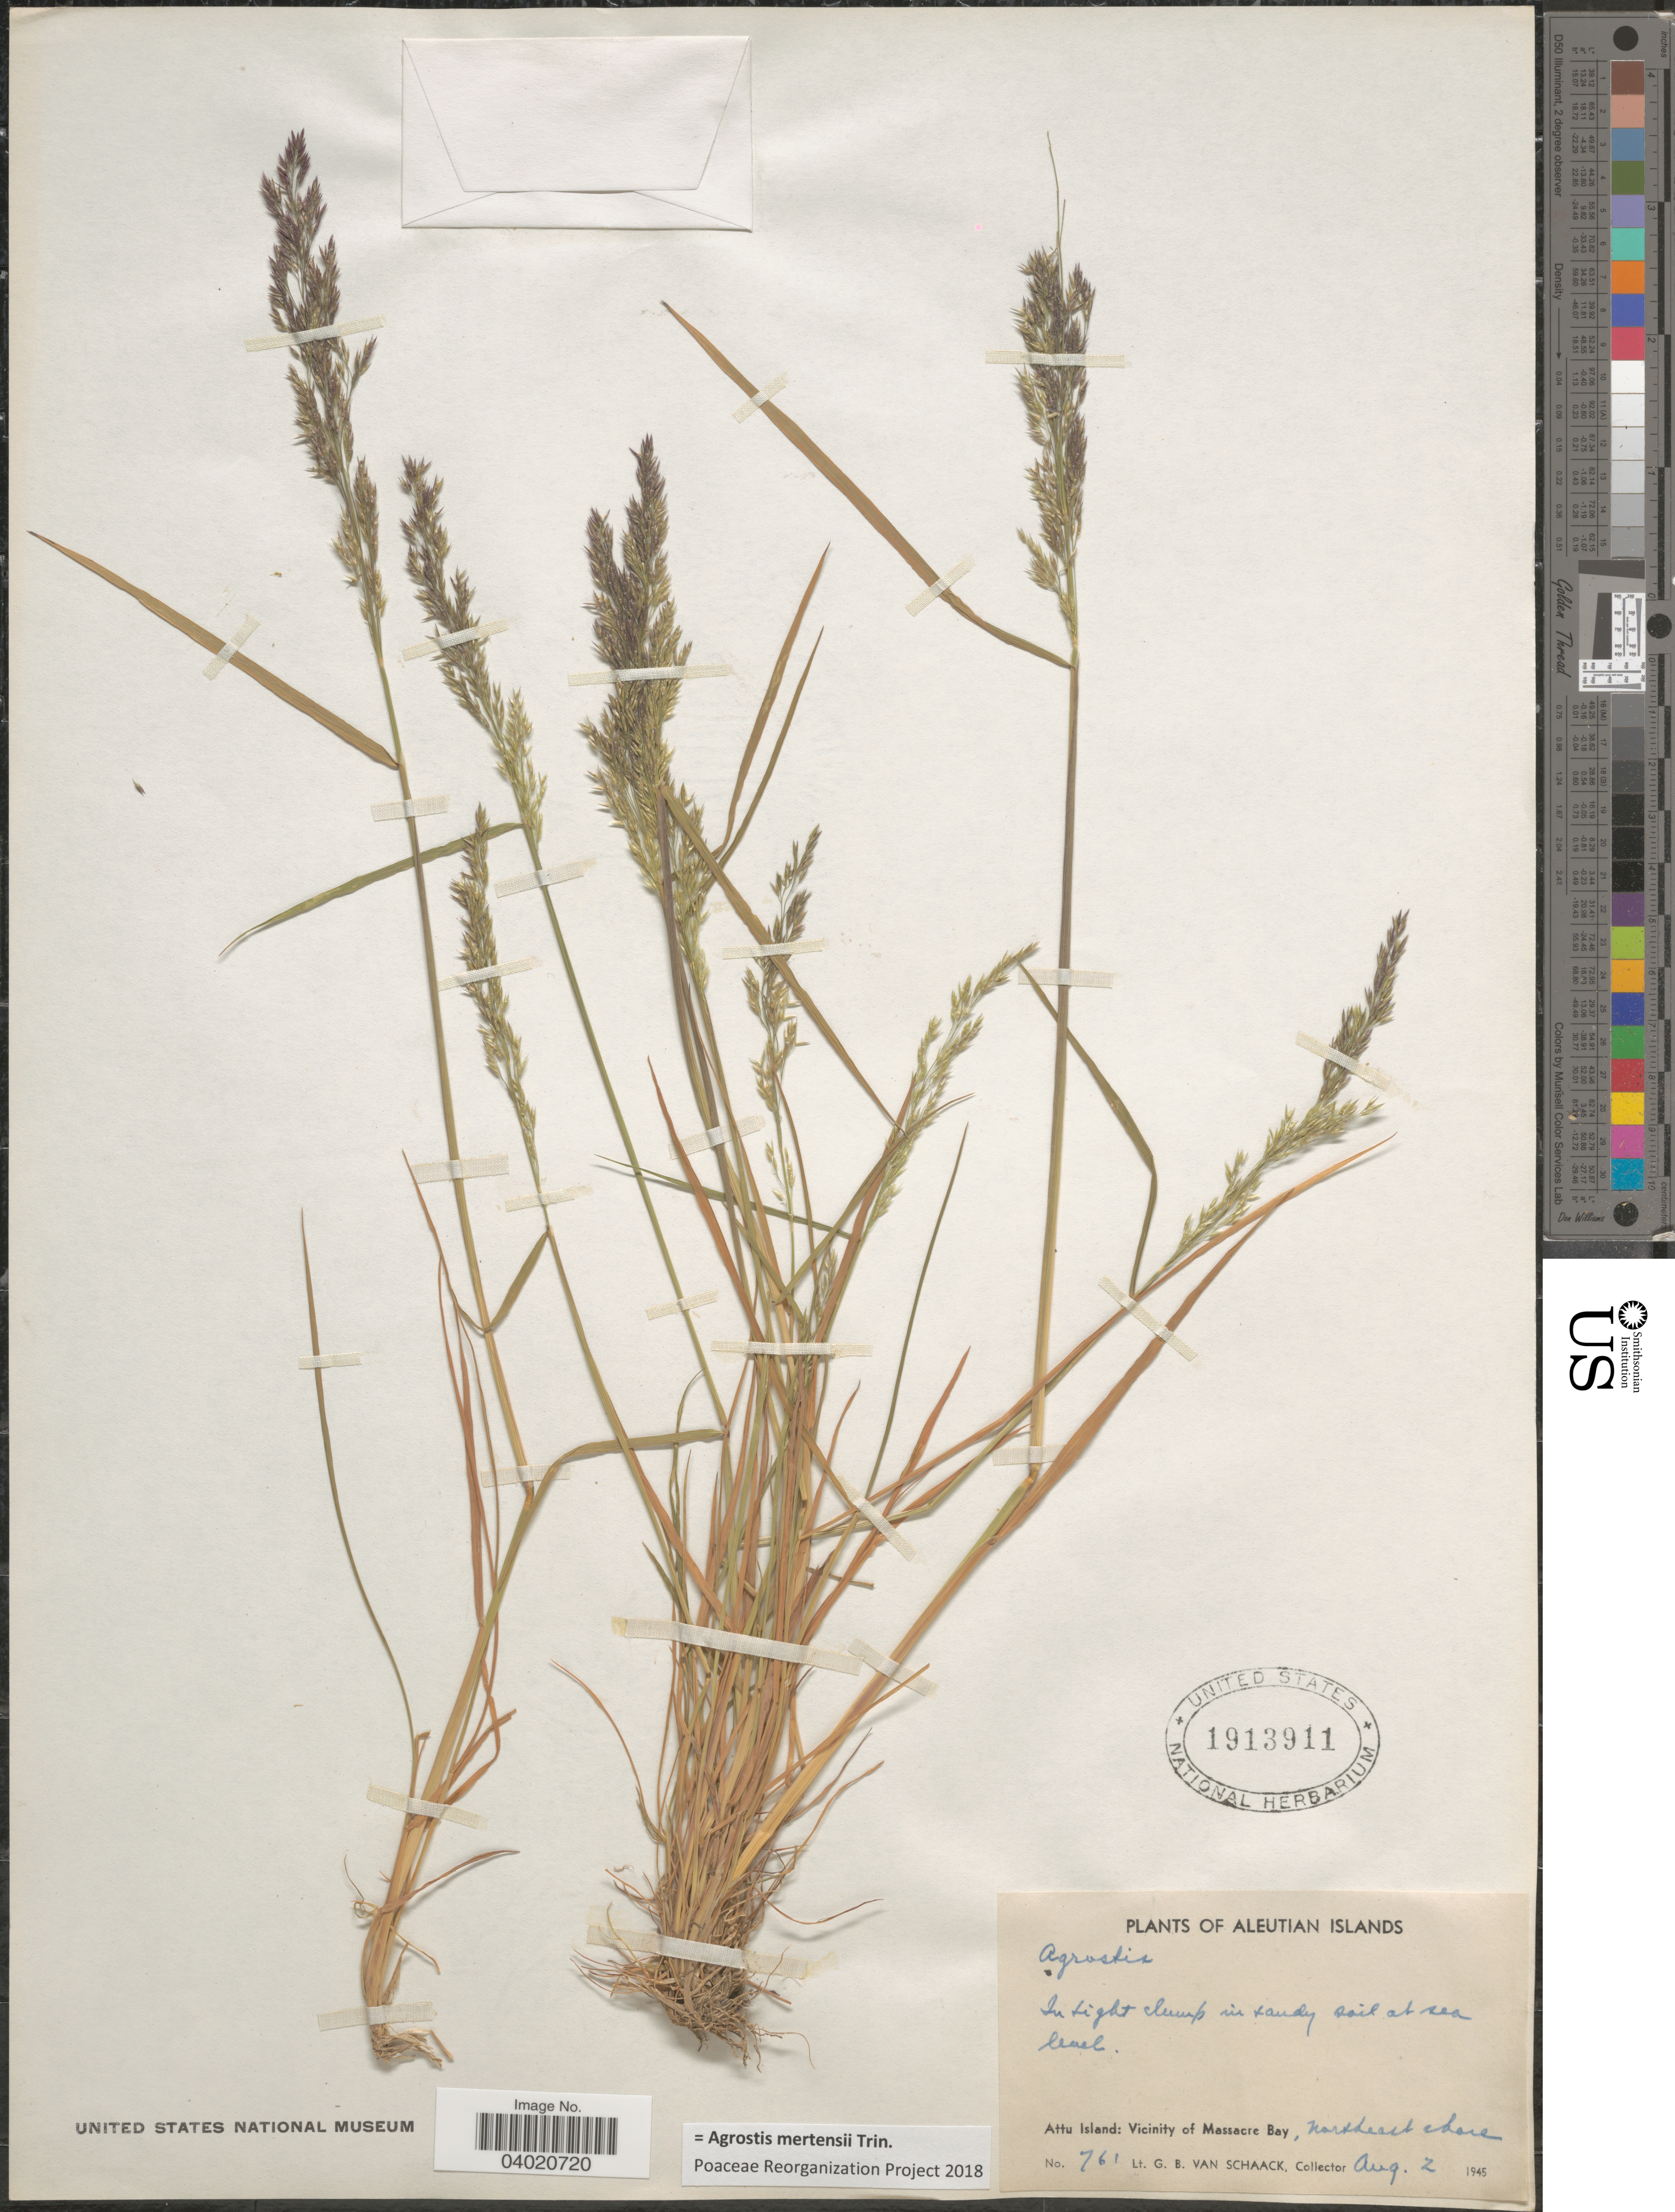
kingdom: Plantae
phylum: Tracheophyta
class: Liliopsida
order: Poales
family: Poaceae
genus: Agrostis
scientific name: Agrostis mertensii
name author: Trin.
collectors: G. Van Schaack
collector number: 761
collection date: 1945-08-02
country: United States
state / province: Alaska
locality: Aleutian Islands. Attu Island: Vicinity of Massacre Bay, northeast shore.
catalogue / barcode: US 1913911